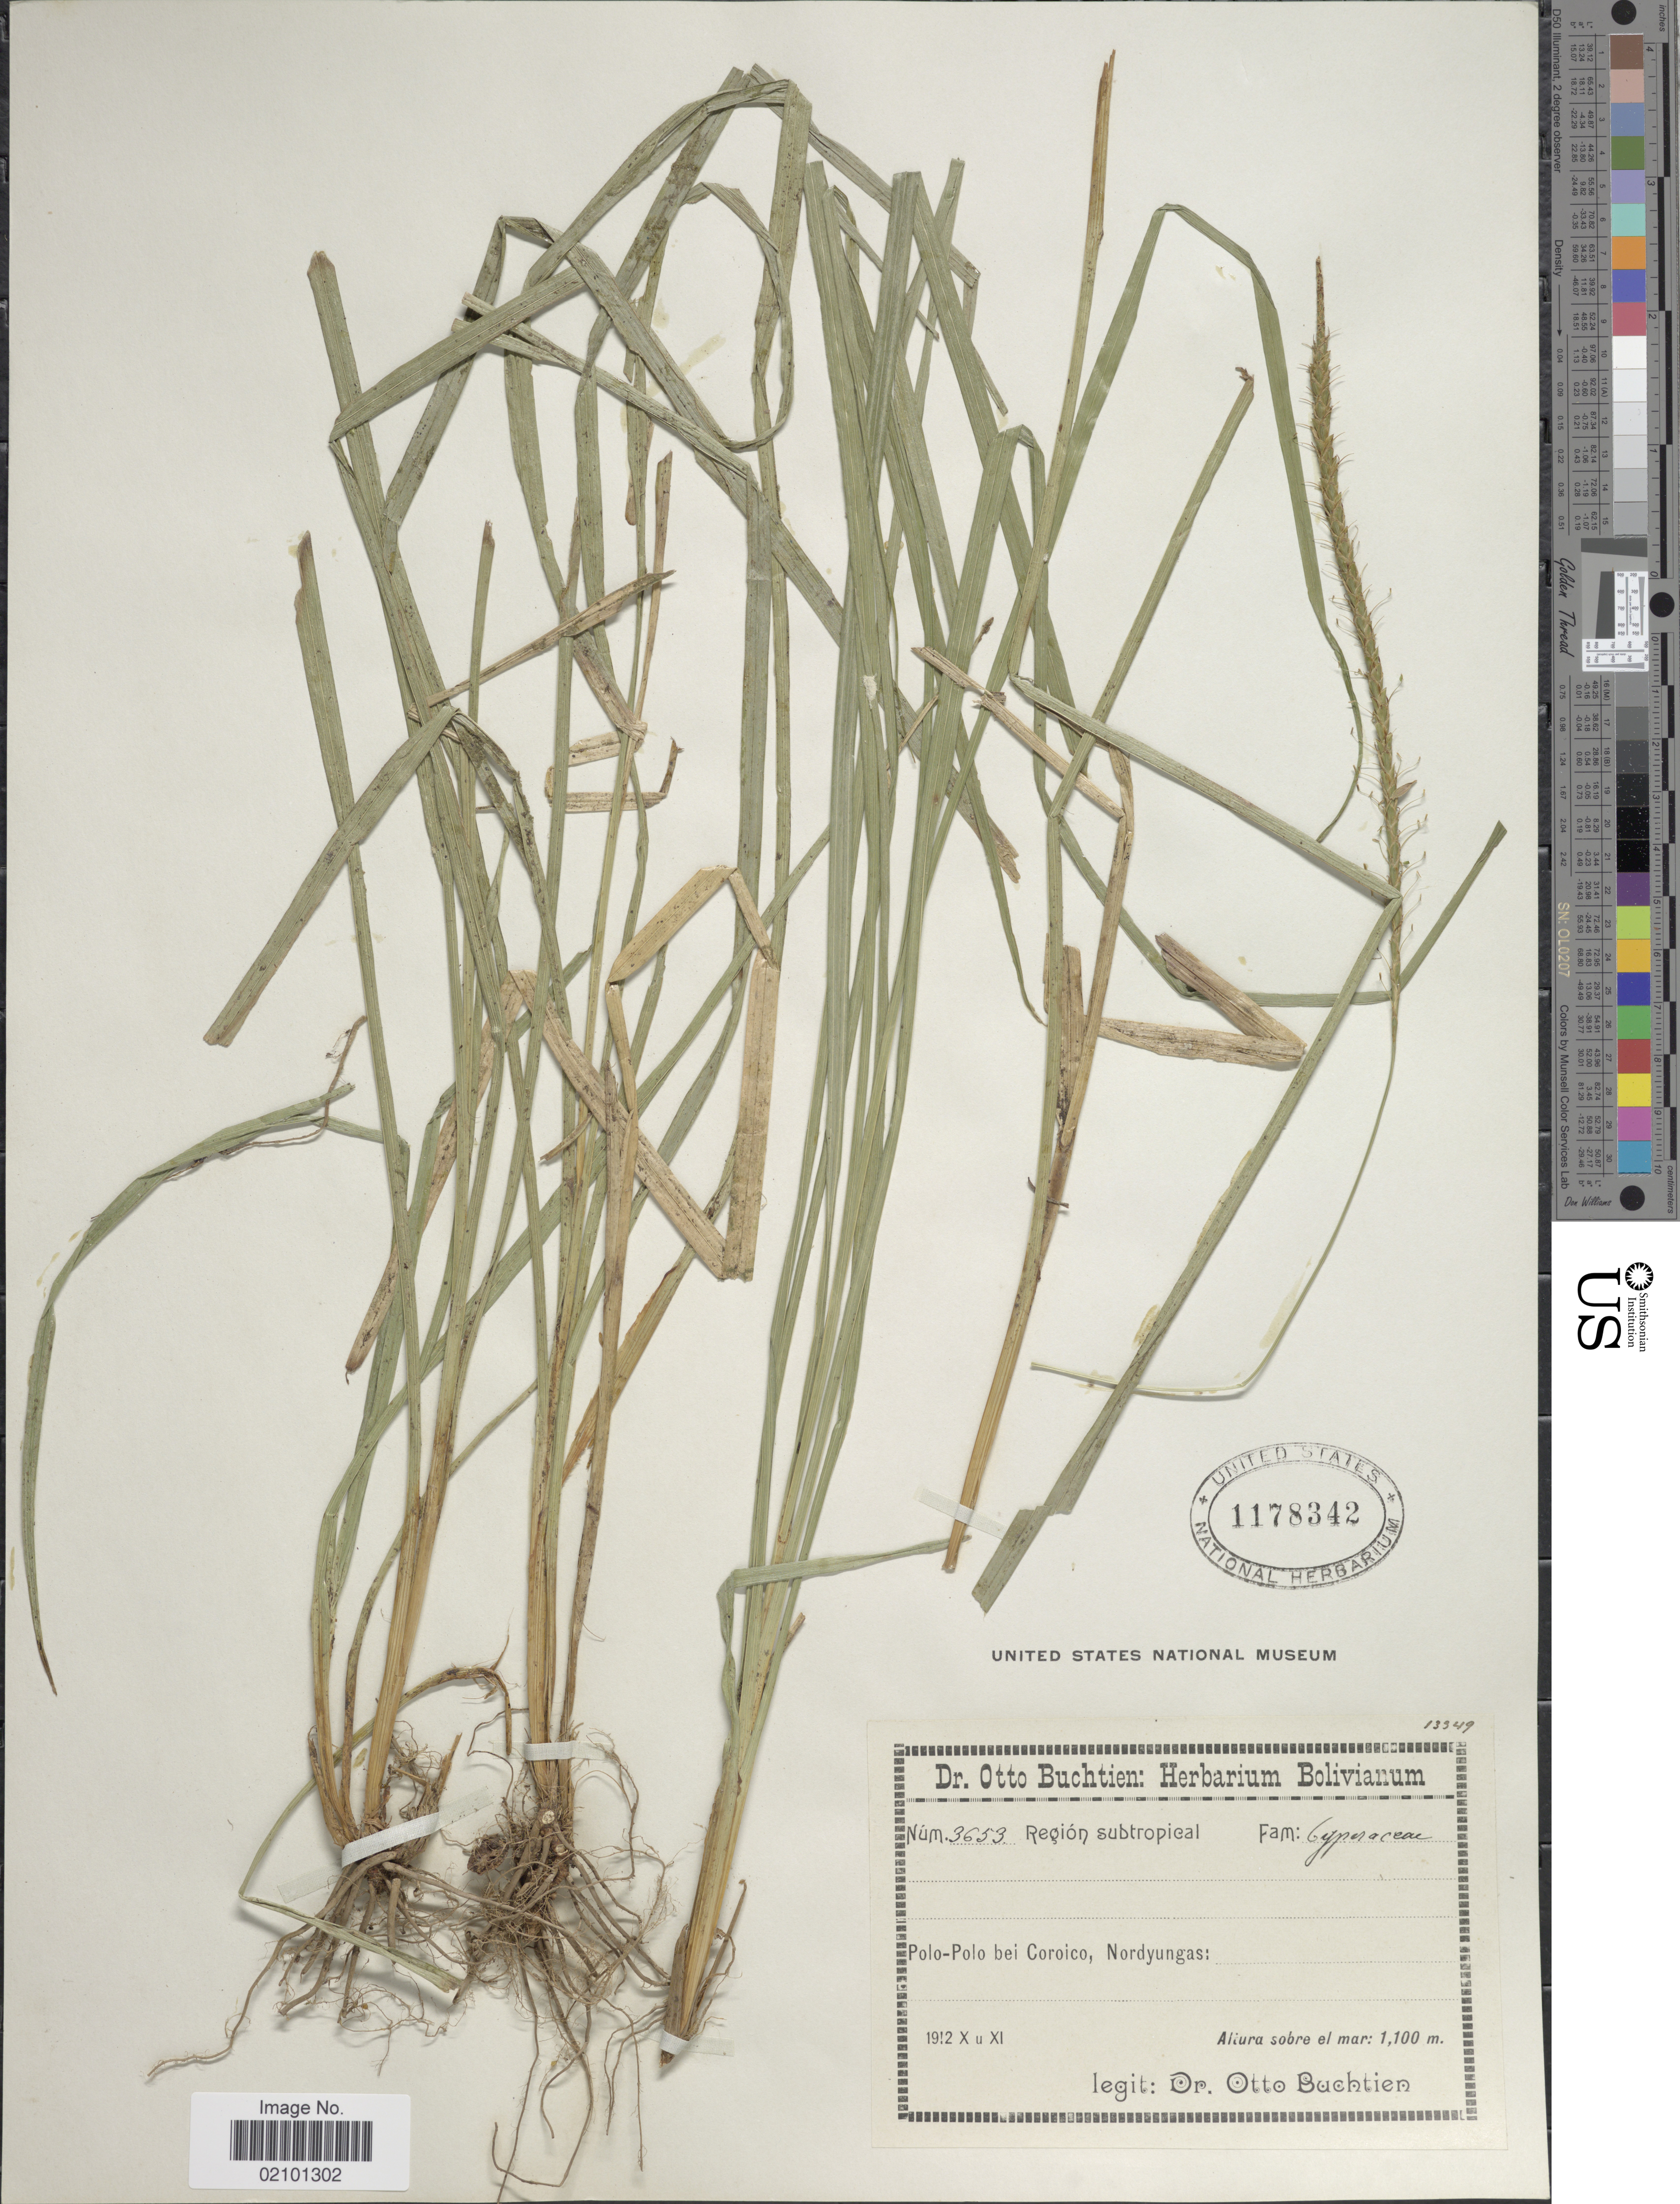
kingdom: Plantae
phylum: Tracheophyta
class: Liliopsida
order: Poales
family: Cyperaceae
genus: Carex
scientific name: Carex hamata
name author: Sw.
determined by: Jimnéz-Mejias, Pedro, (UPOS), Universidad Pablo de Olavide (SPAIN)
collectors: O. Buchtien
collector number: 3653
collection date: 1912-10/1912-11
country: Bolivia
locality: Polo-Polo bei Coroico, Nordyungas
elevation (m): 1100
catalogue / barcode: US 1178342